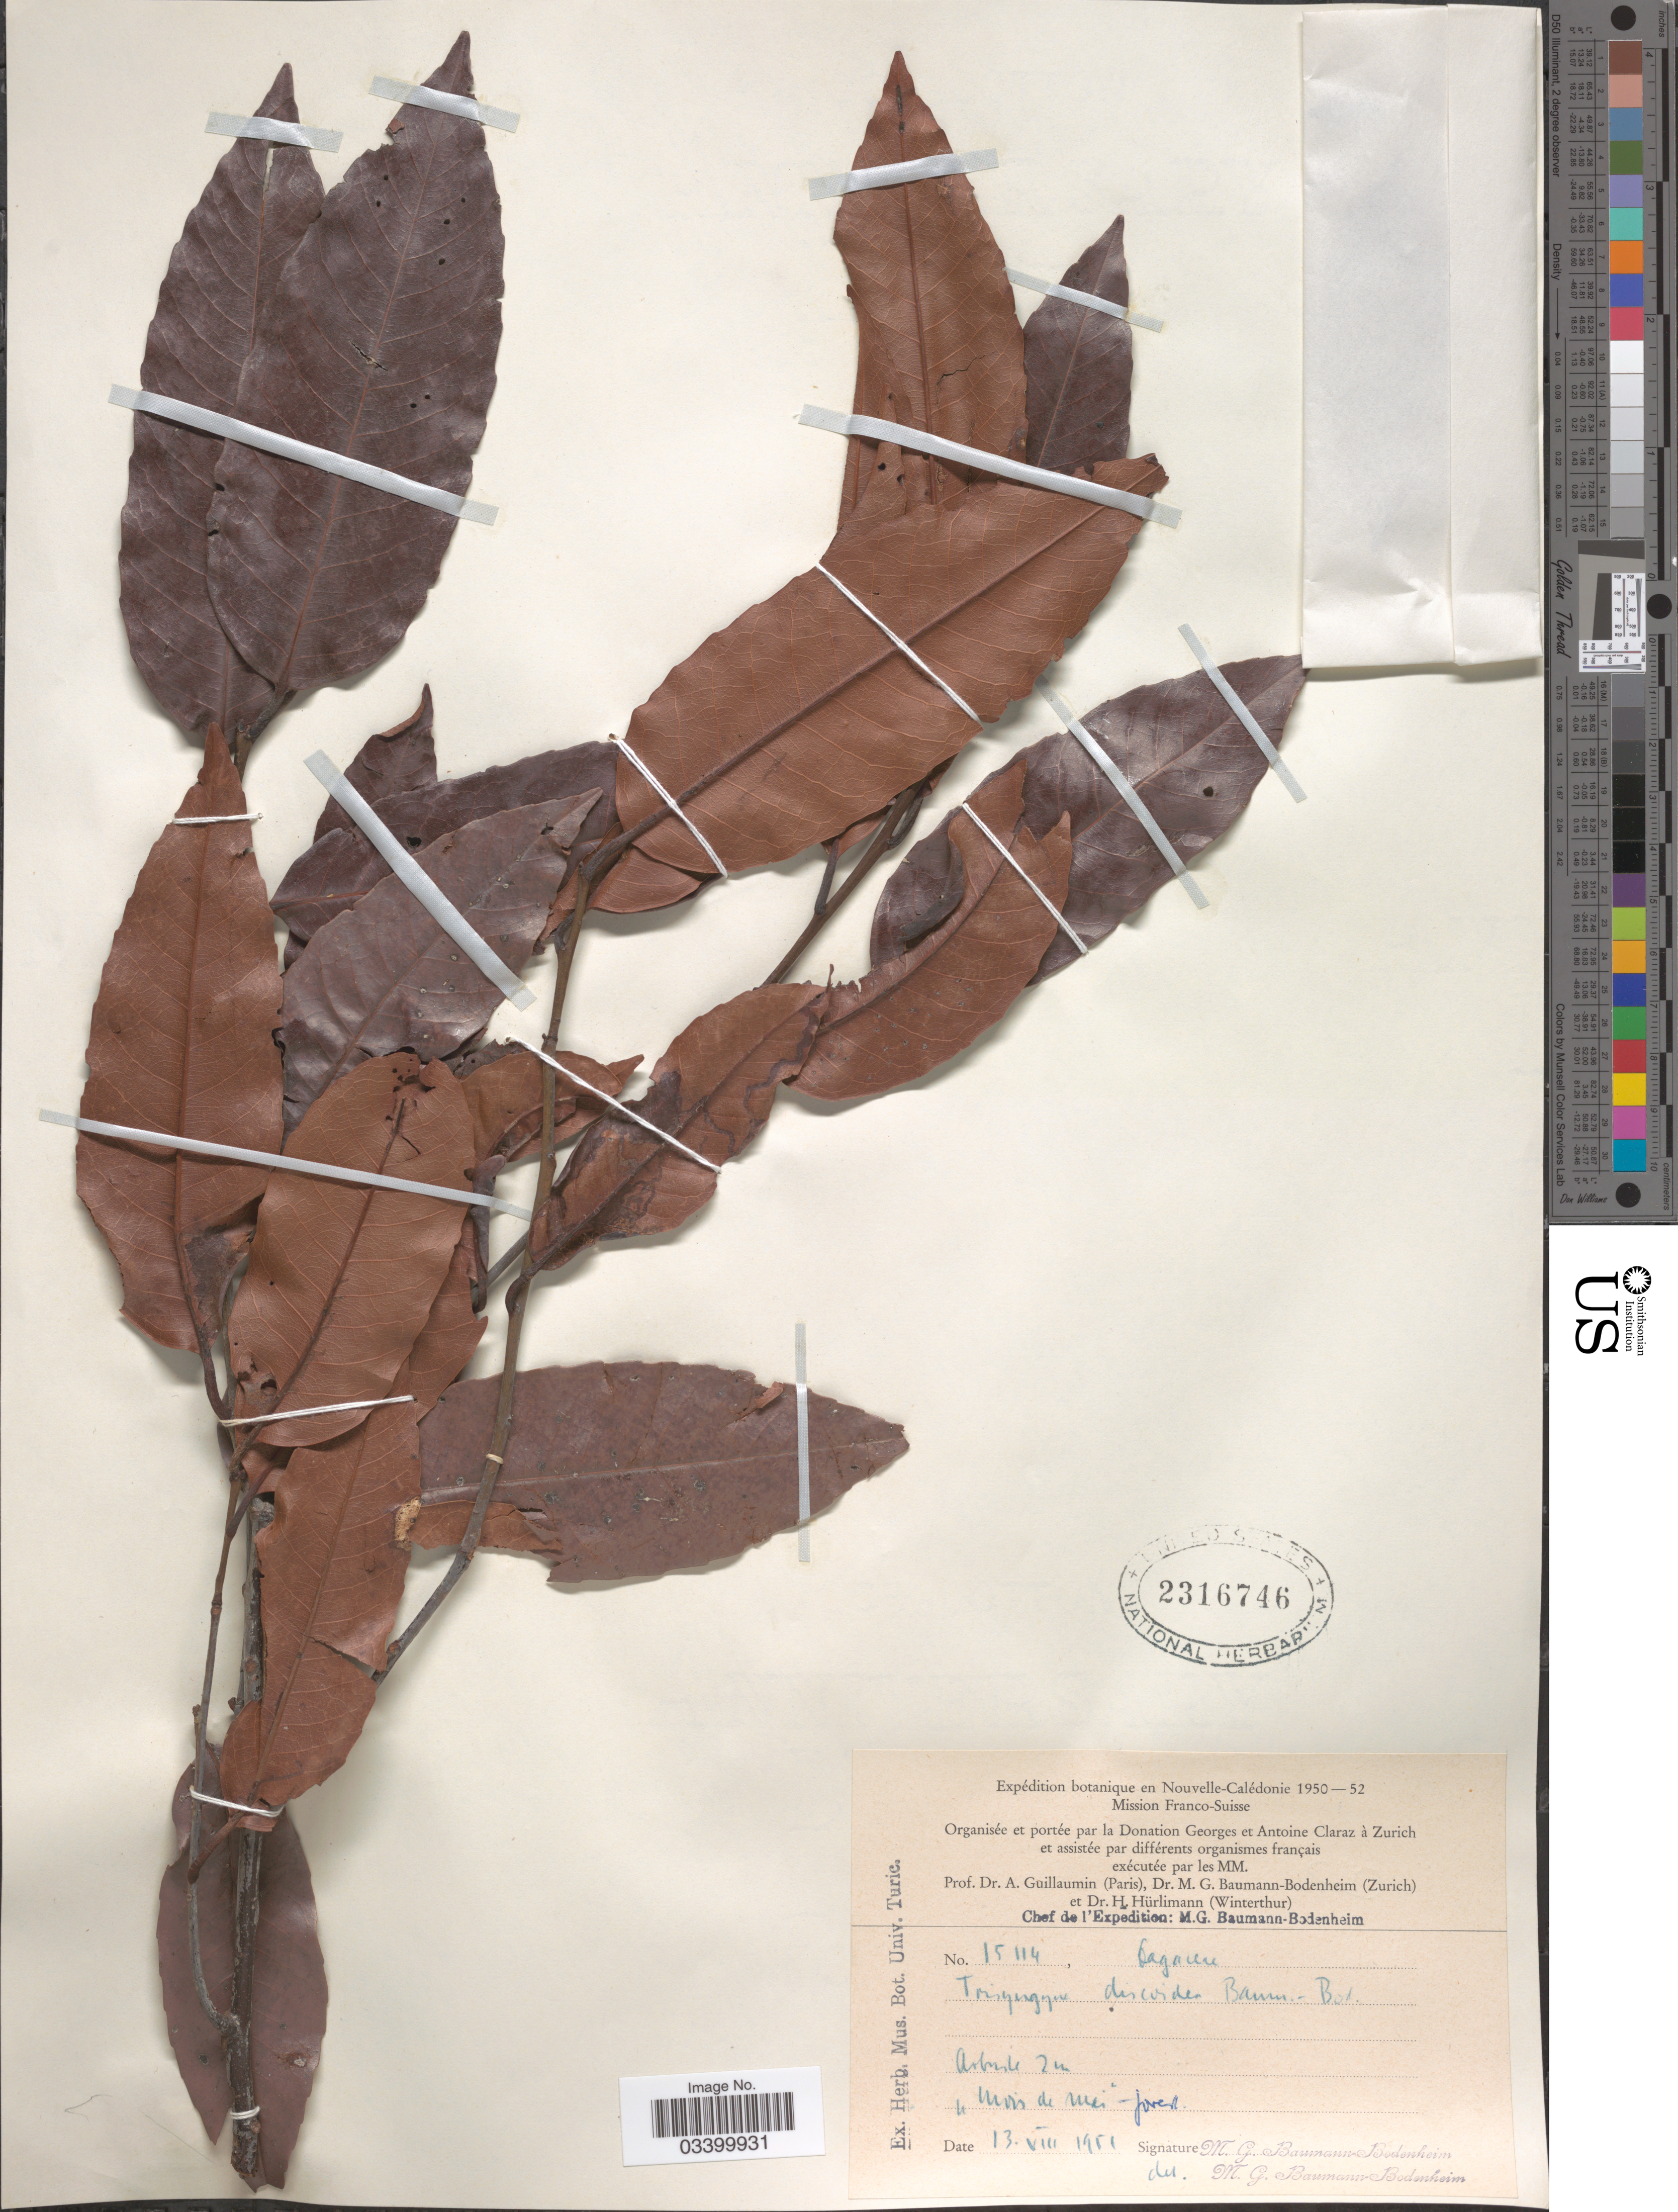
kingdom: Plantae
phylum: Tracheophyta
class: Magnoliopsida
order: Fagales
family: Nothofagaceae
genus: Nothofagus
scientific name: Nothofagus discoidea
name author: (Baum.-Bod.) Steenis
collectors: M. G. Baumann-Bodenheim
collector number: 15114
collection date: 1951-08-13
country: New Caledonia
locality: Nouvelle-Calédonie. "Mois de Mai"- forest.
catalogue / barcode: US 2316746